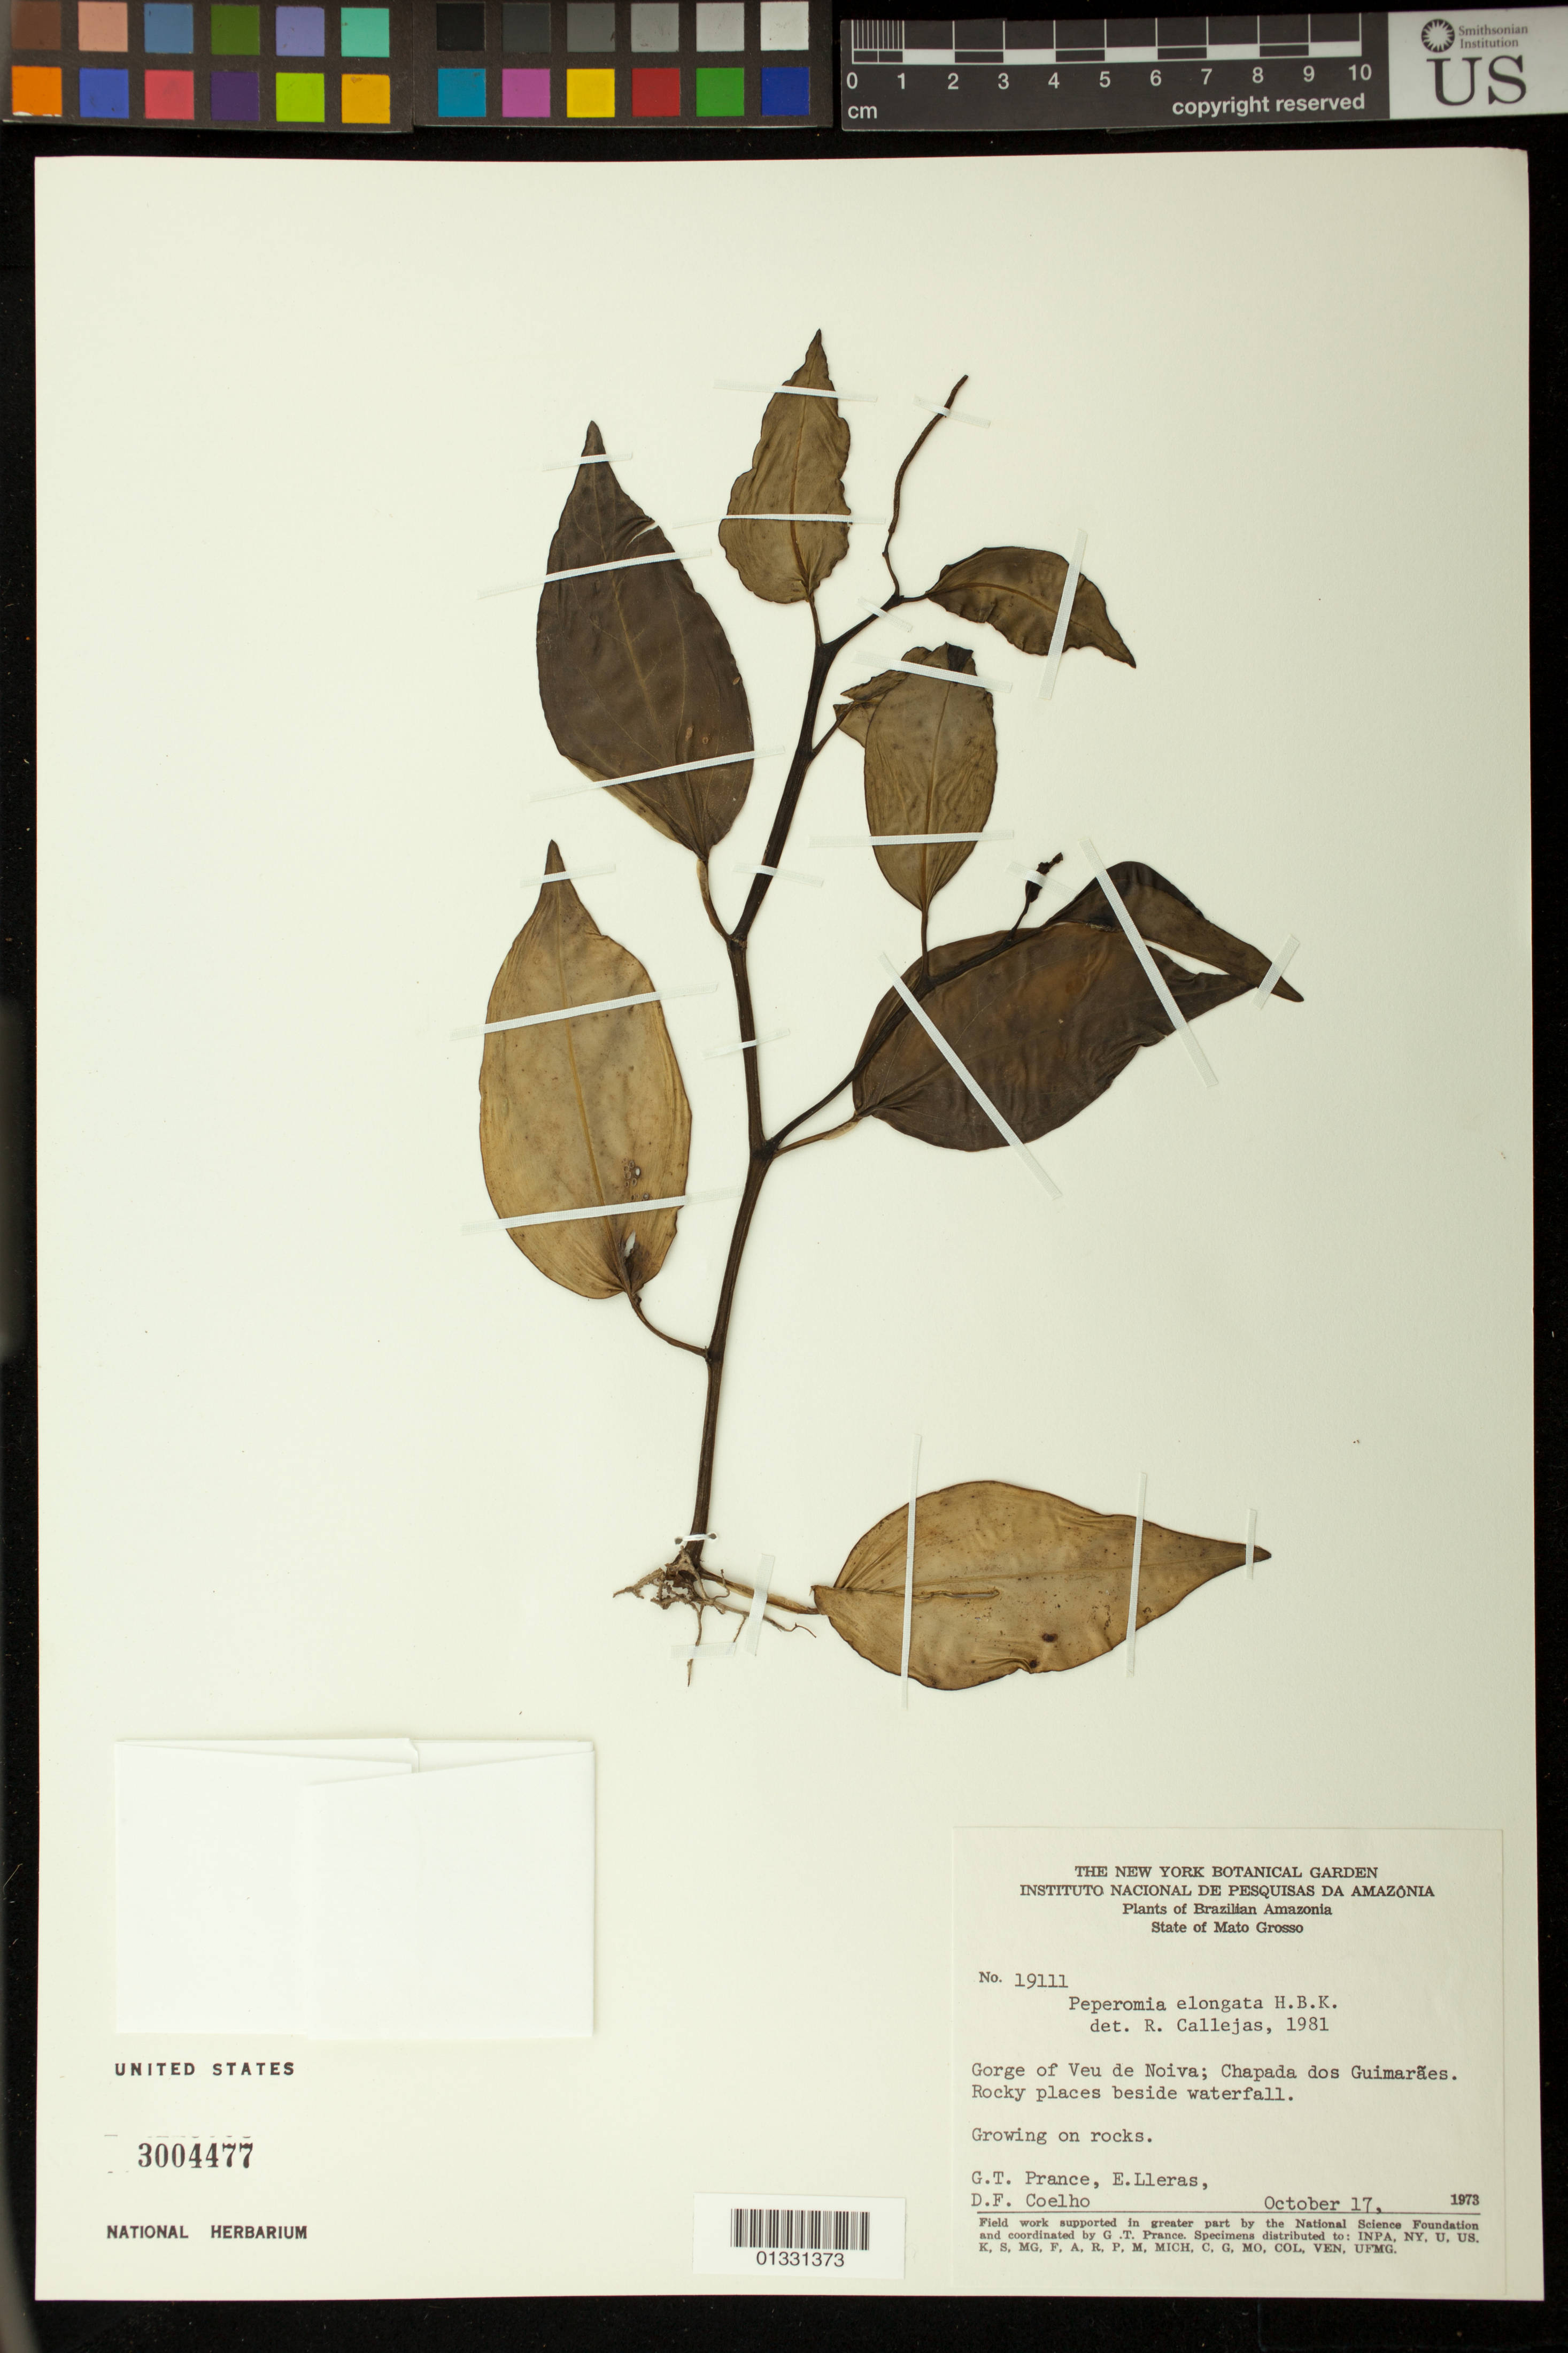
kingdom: Plantae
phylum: Tracheophyta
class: Magnoliopsida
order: Piperales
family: Piperaceae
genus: Peperomia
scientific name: Peperomia elongata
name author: Kunth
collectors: G. T. Prance, E. Lleras & D. F. Coêlho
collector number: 19111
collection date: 1973-10-17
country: Brazil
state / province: Mato Grosso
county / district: Chapada dos Guimarães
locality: Gorge of Veu de Noiva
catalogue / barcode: US 3004477